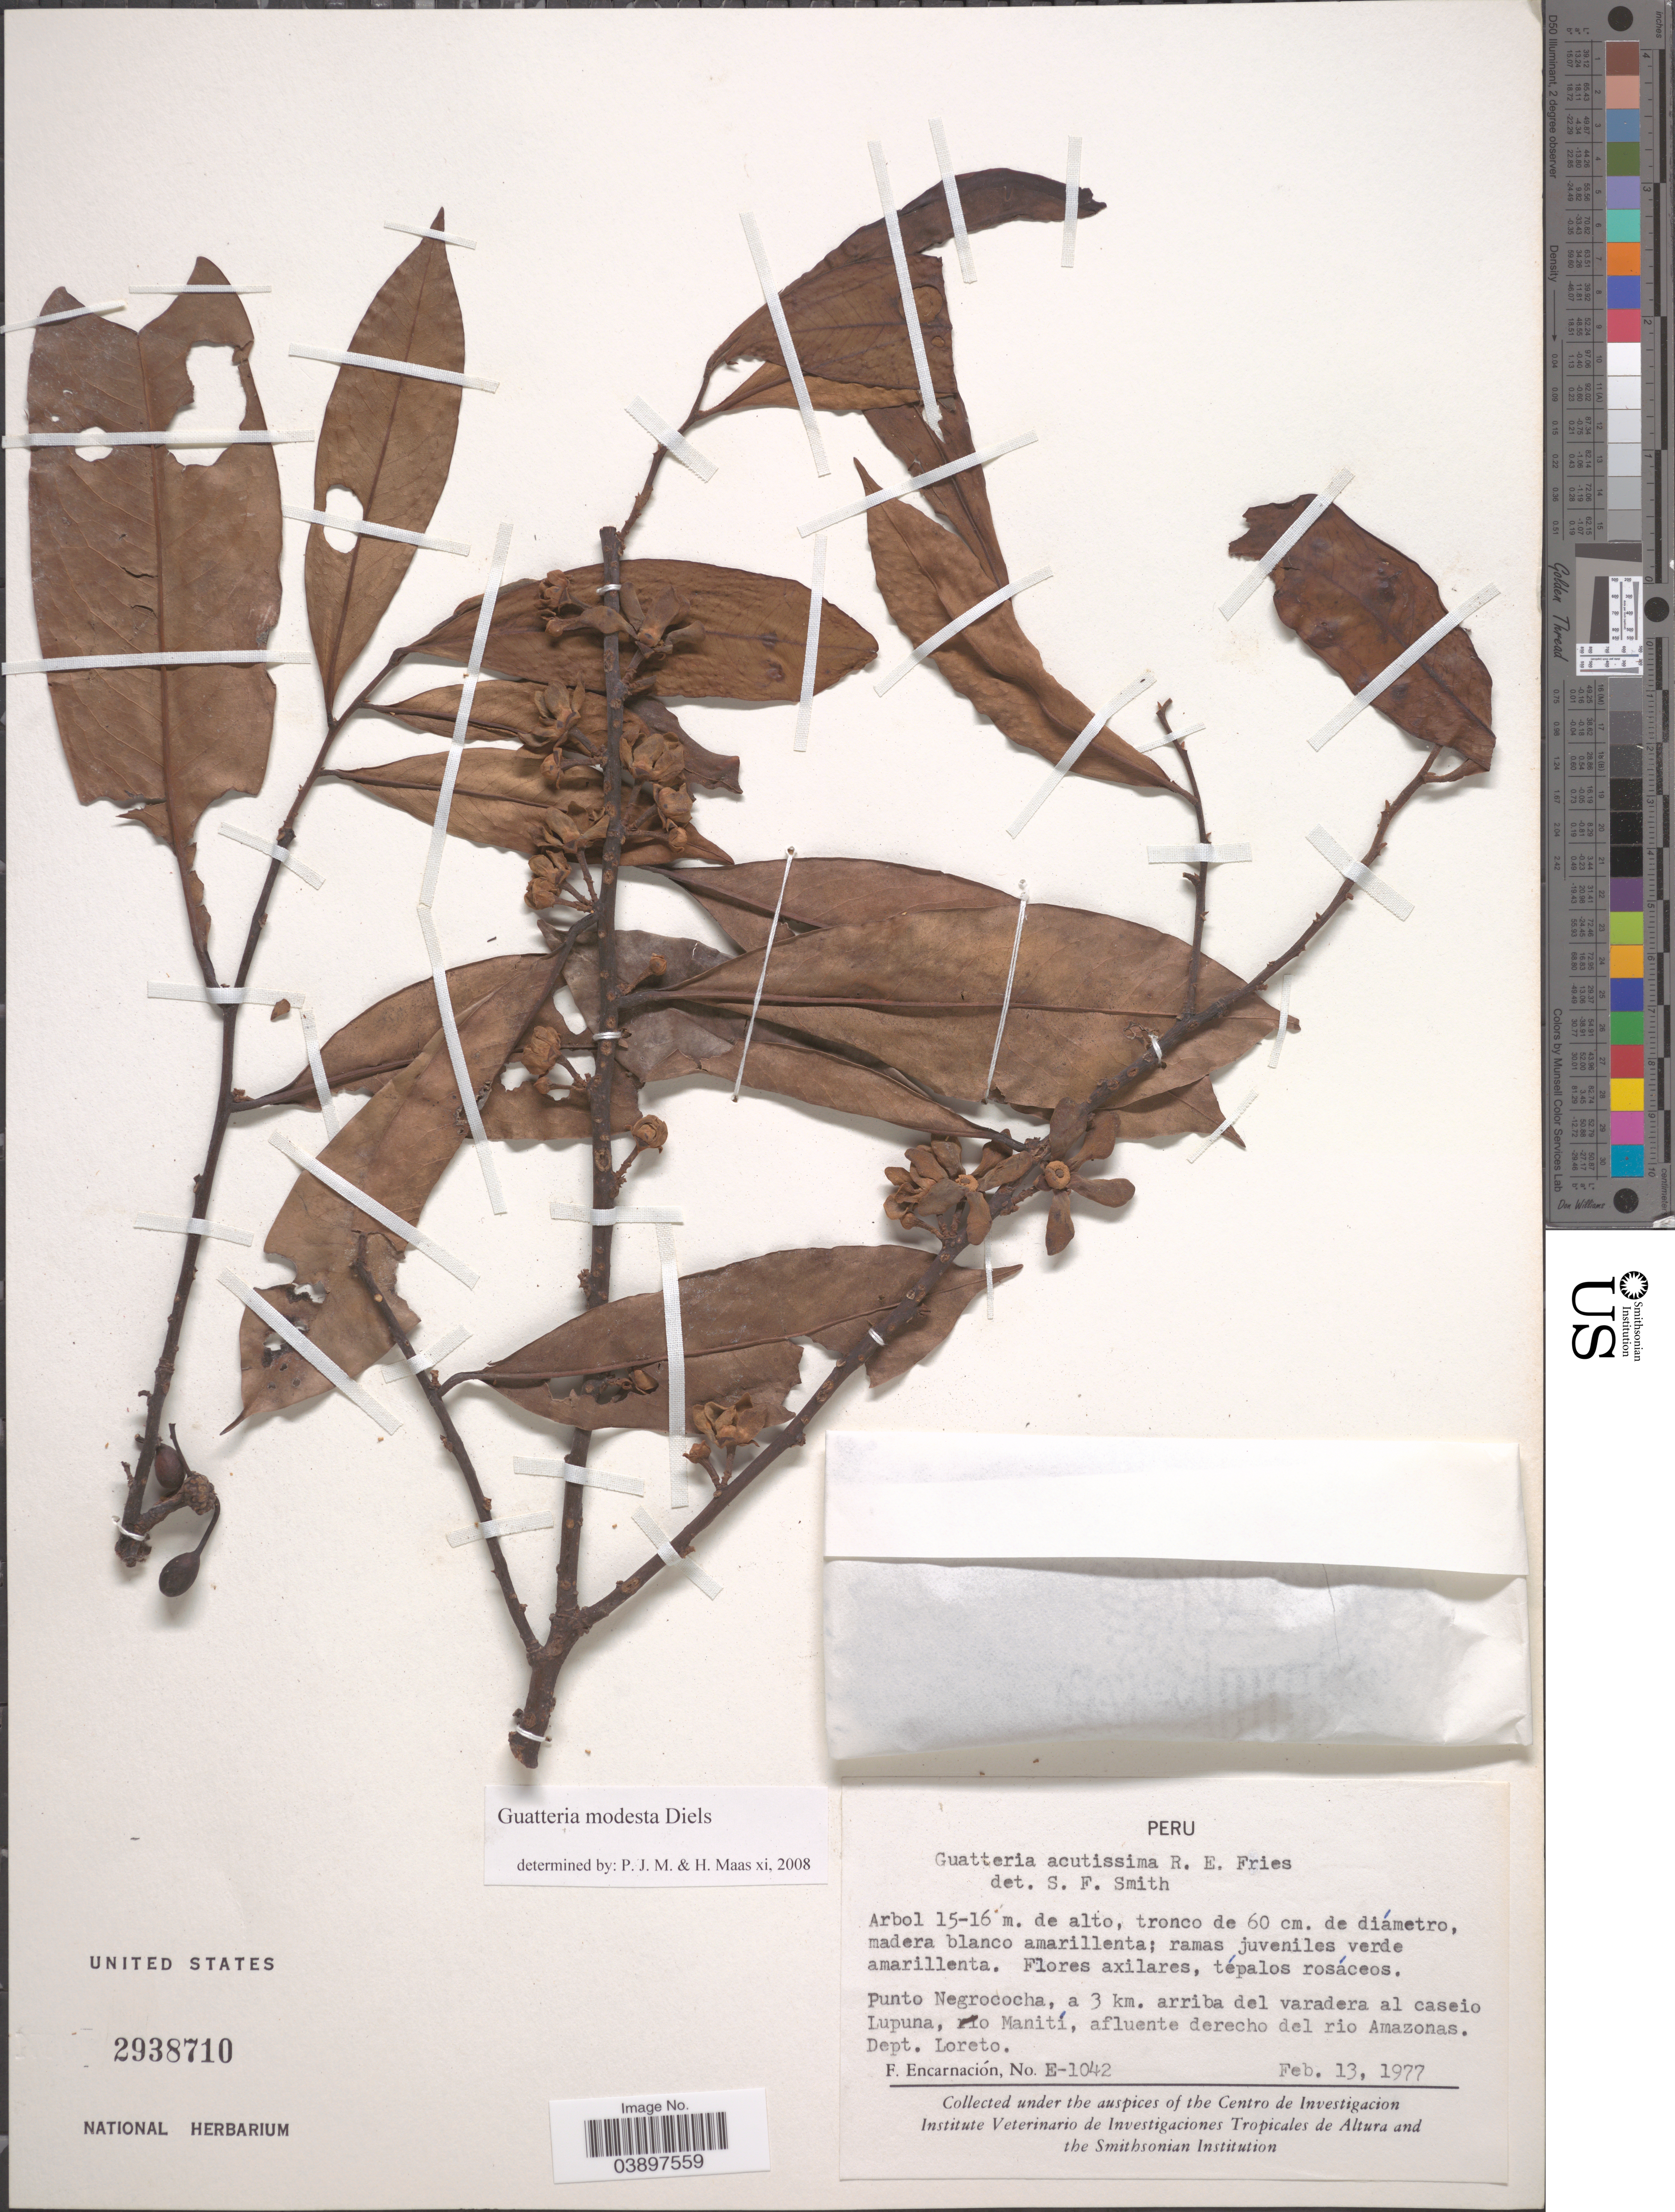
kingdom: Plantae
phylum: Tracheophyta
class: Magnoliopsida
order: Magnoliales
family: Annonaceae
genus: Guatteria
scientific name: Guatteria modesta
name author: Diels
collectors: F. Encarnación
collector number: E-1042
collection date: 1977-02-13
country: Peru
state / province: Loreto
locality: Punto Negrococha, a 3 km. arriba del varadera al caseio Lupuna, rio [unsure placement] Manití, afluente del río Amazonas. Dept. Loreto.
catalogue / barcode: US 2938710